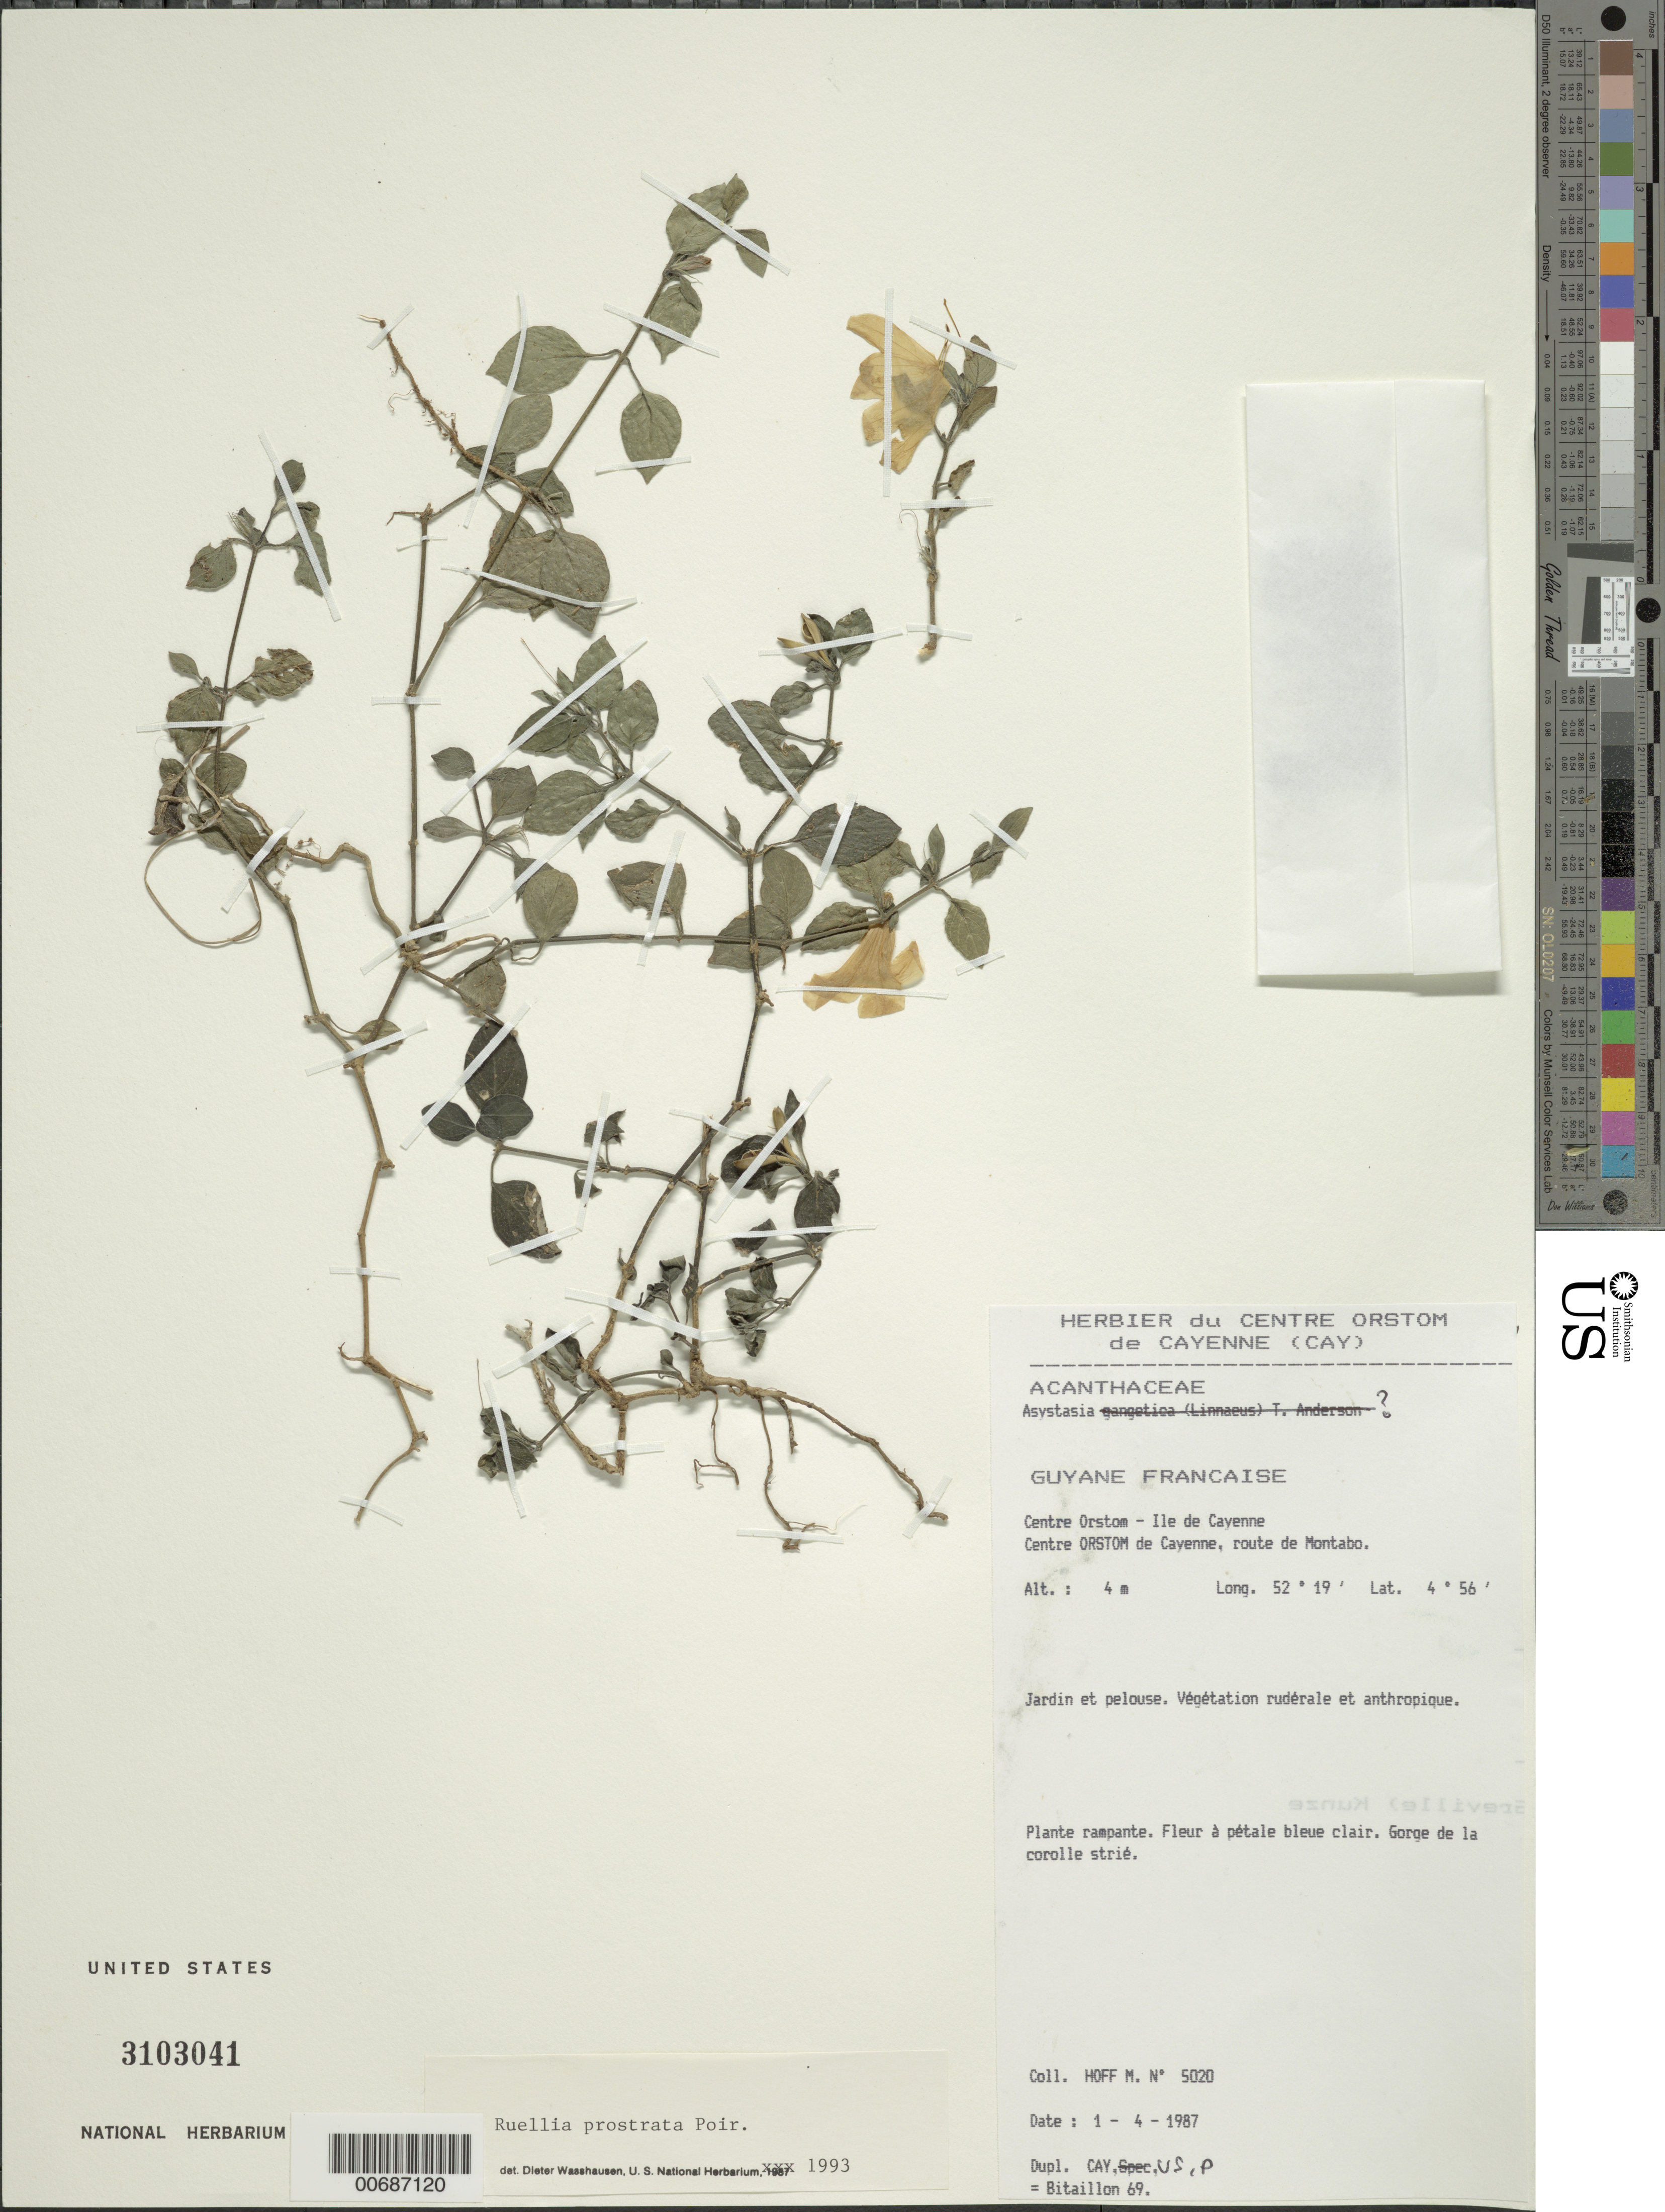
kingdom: Plantae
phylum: Tracheophyta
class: Magnoliopsida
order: Lamiales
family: Acanthaceae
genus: Ruellia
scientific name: Ruellia prostrata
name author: Poir.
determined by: Wasshausen, Dieter C., (BOT), Smithsonian Institution - National Museum of Natural History (UNITED STATES)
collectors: M. Hoff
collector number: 5020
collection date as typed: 1-Apr-87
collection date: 1987-04-01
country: French Guiana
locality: Ile de Cayenne, centre Ostrom de Cayenne, route de Montabo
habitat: Jardin et pelouse; Vegetation ruderale et anthropique.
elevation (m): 4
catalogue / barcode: US 3103041